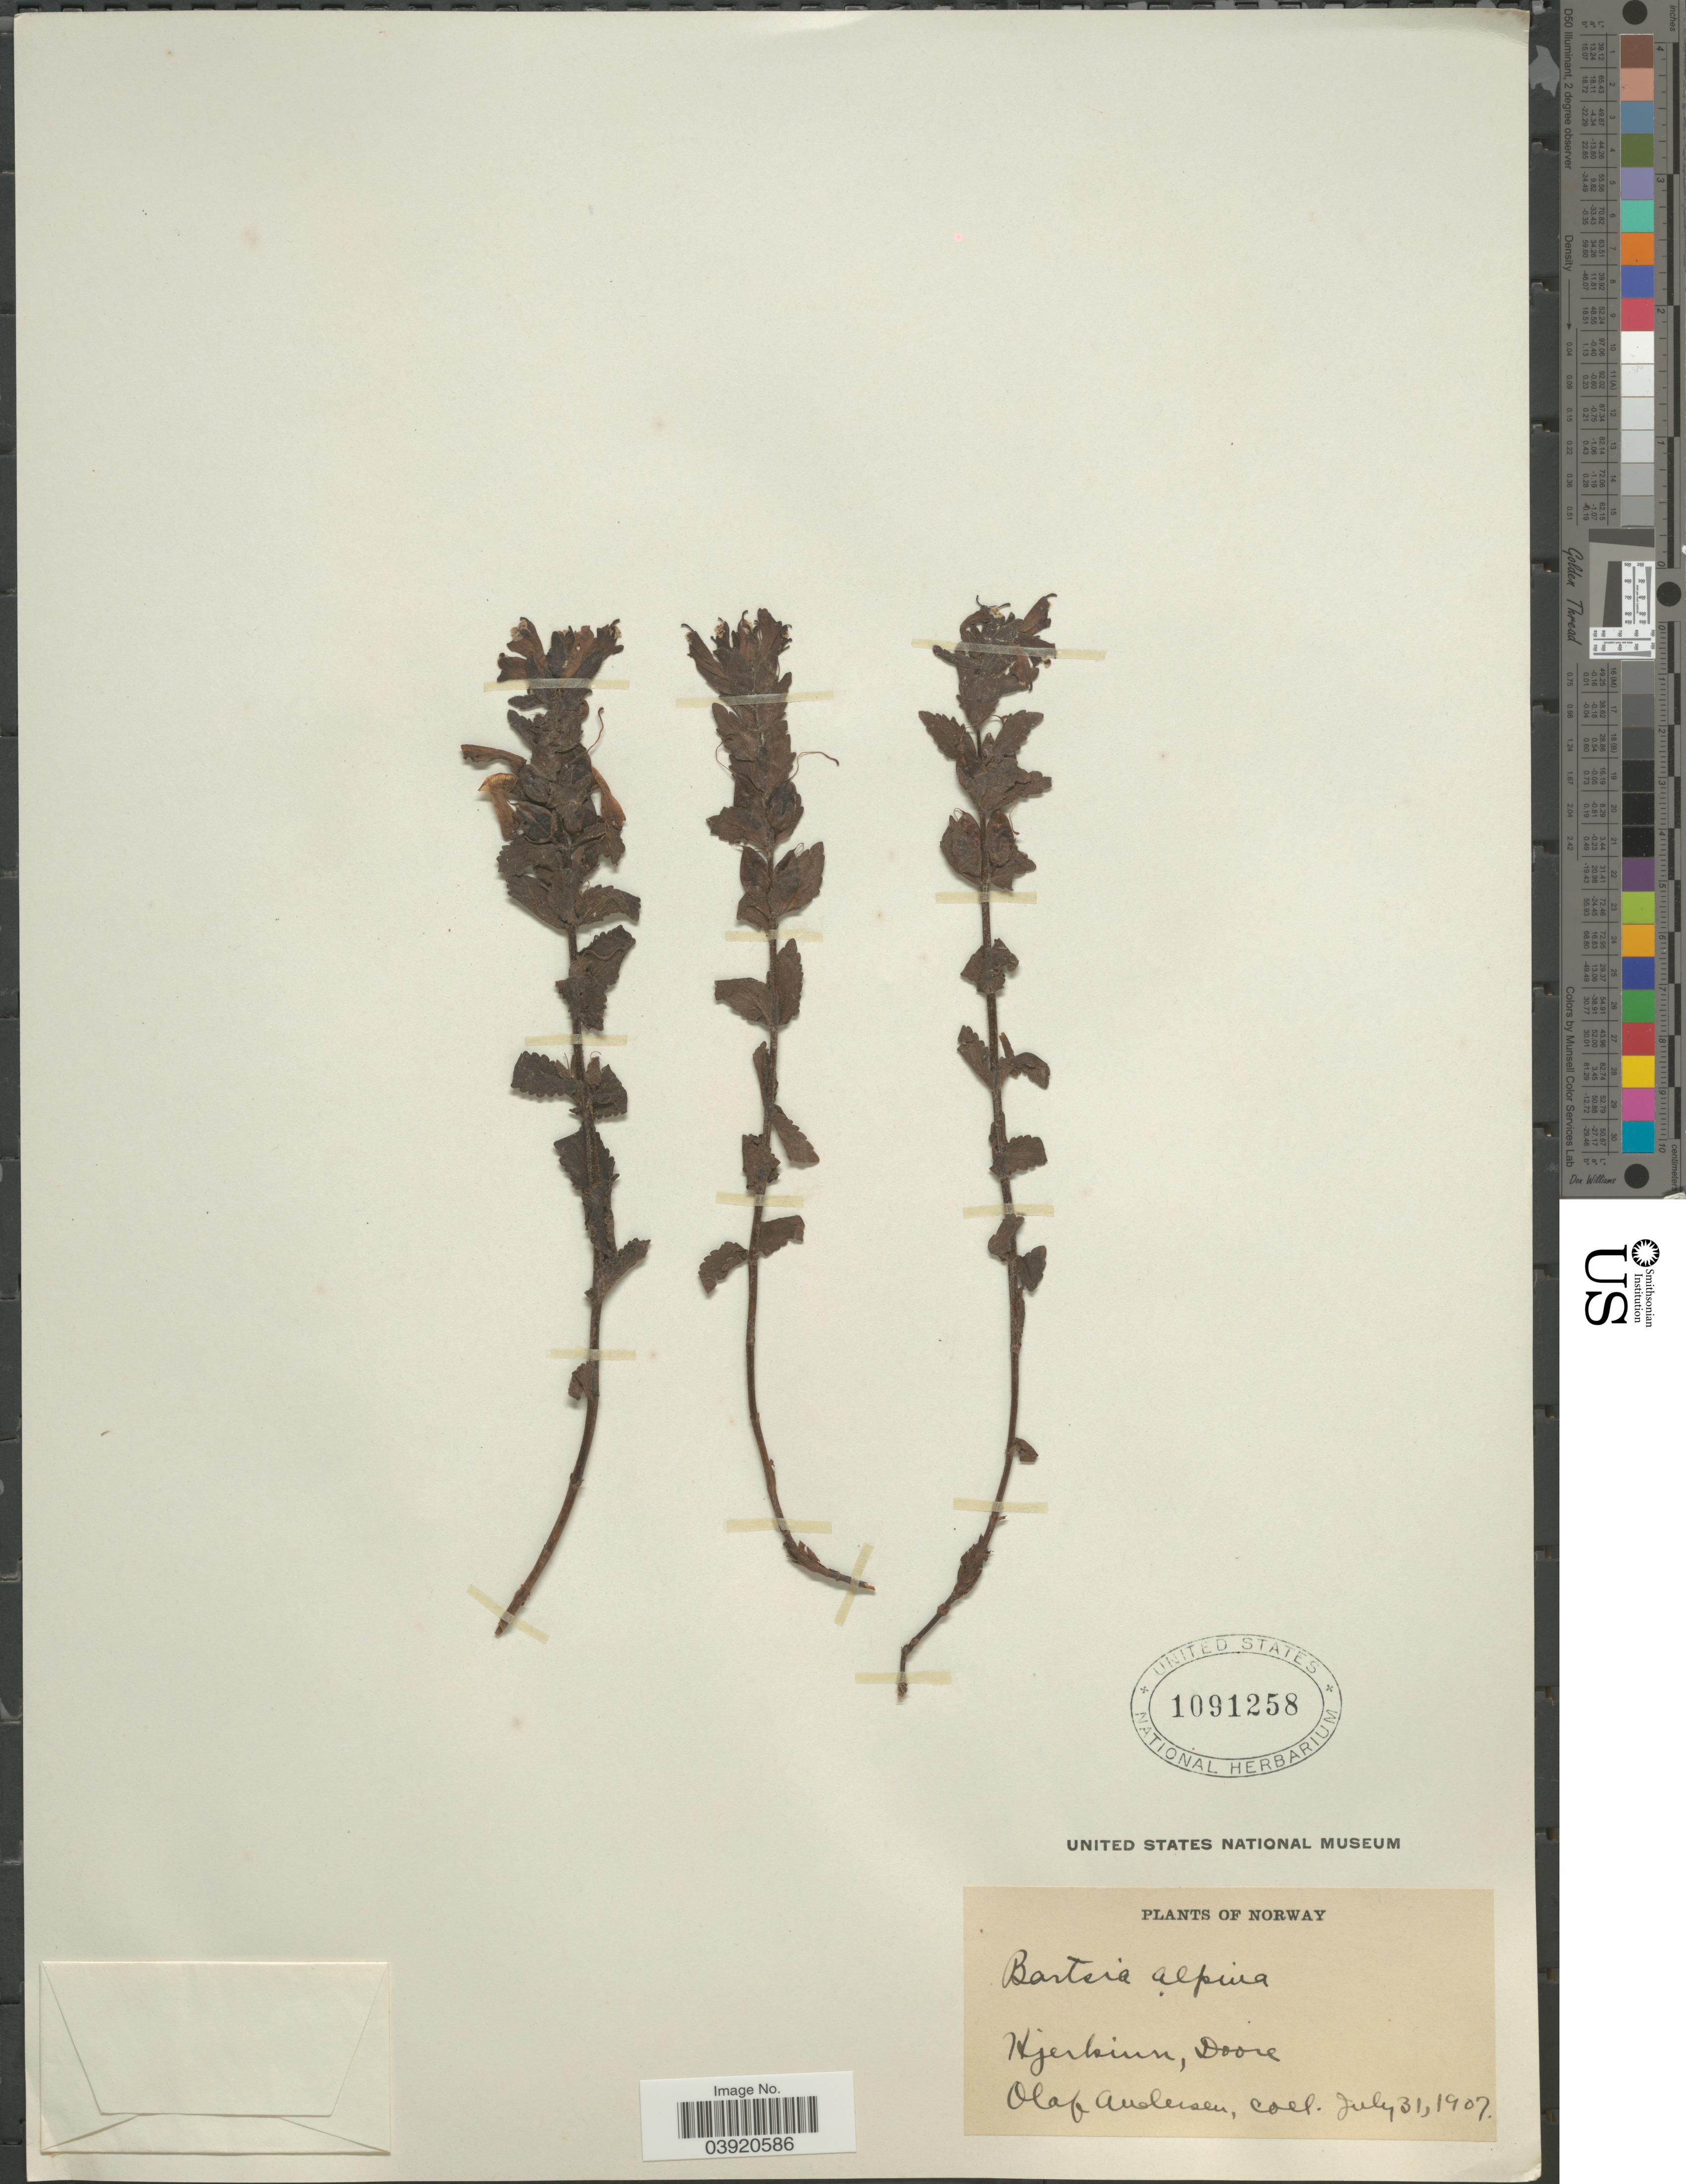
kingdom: Plantae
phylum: Tracheophyta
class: Magnoliopsida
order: Lamiales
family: Orobanchaceae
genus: Bartsia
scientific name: Bartsia alpina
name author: L.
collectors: O. Andersen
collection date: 1907-07-31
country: Norway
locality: Hjerkinn, Dovre.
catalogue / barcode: US 1091258